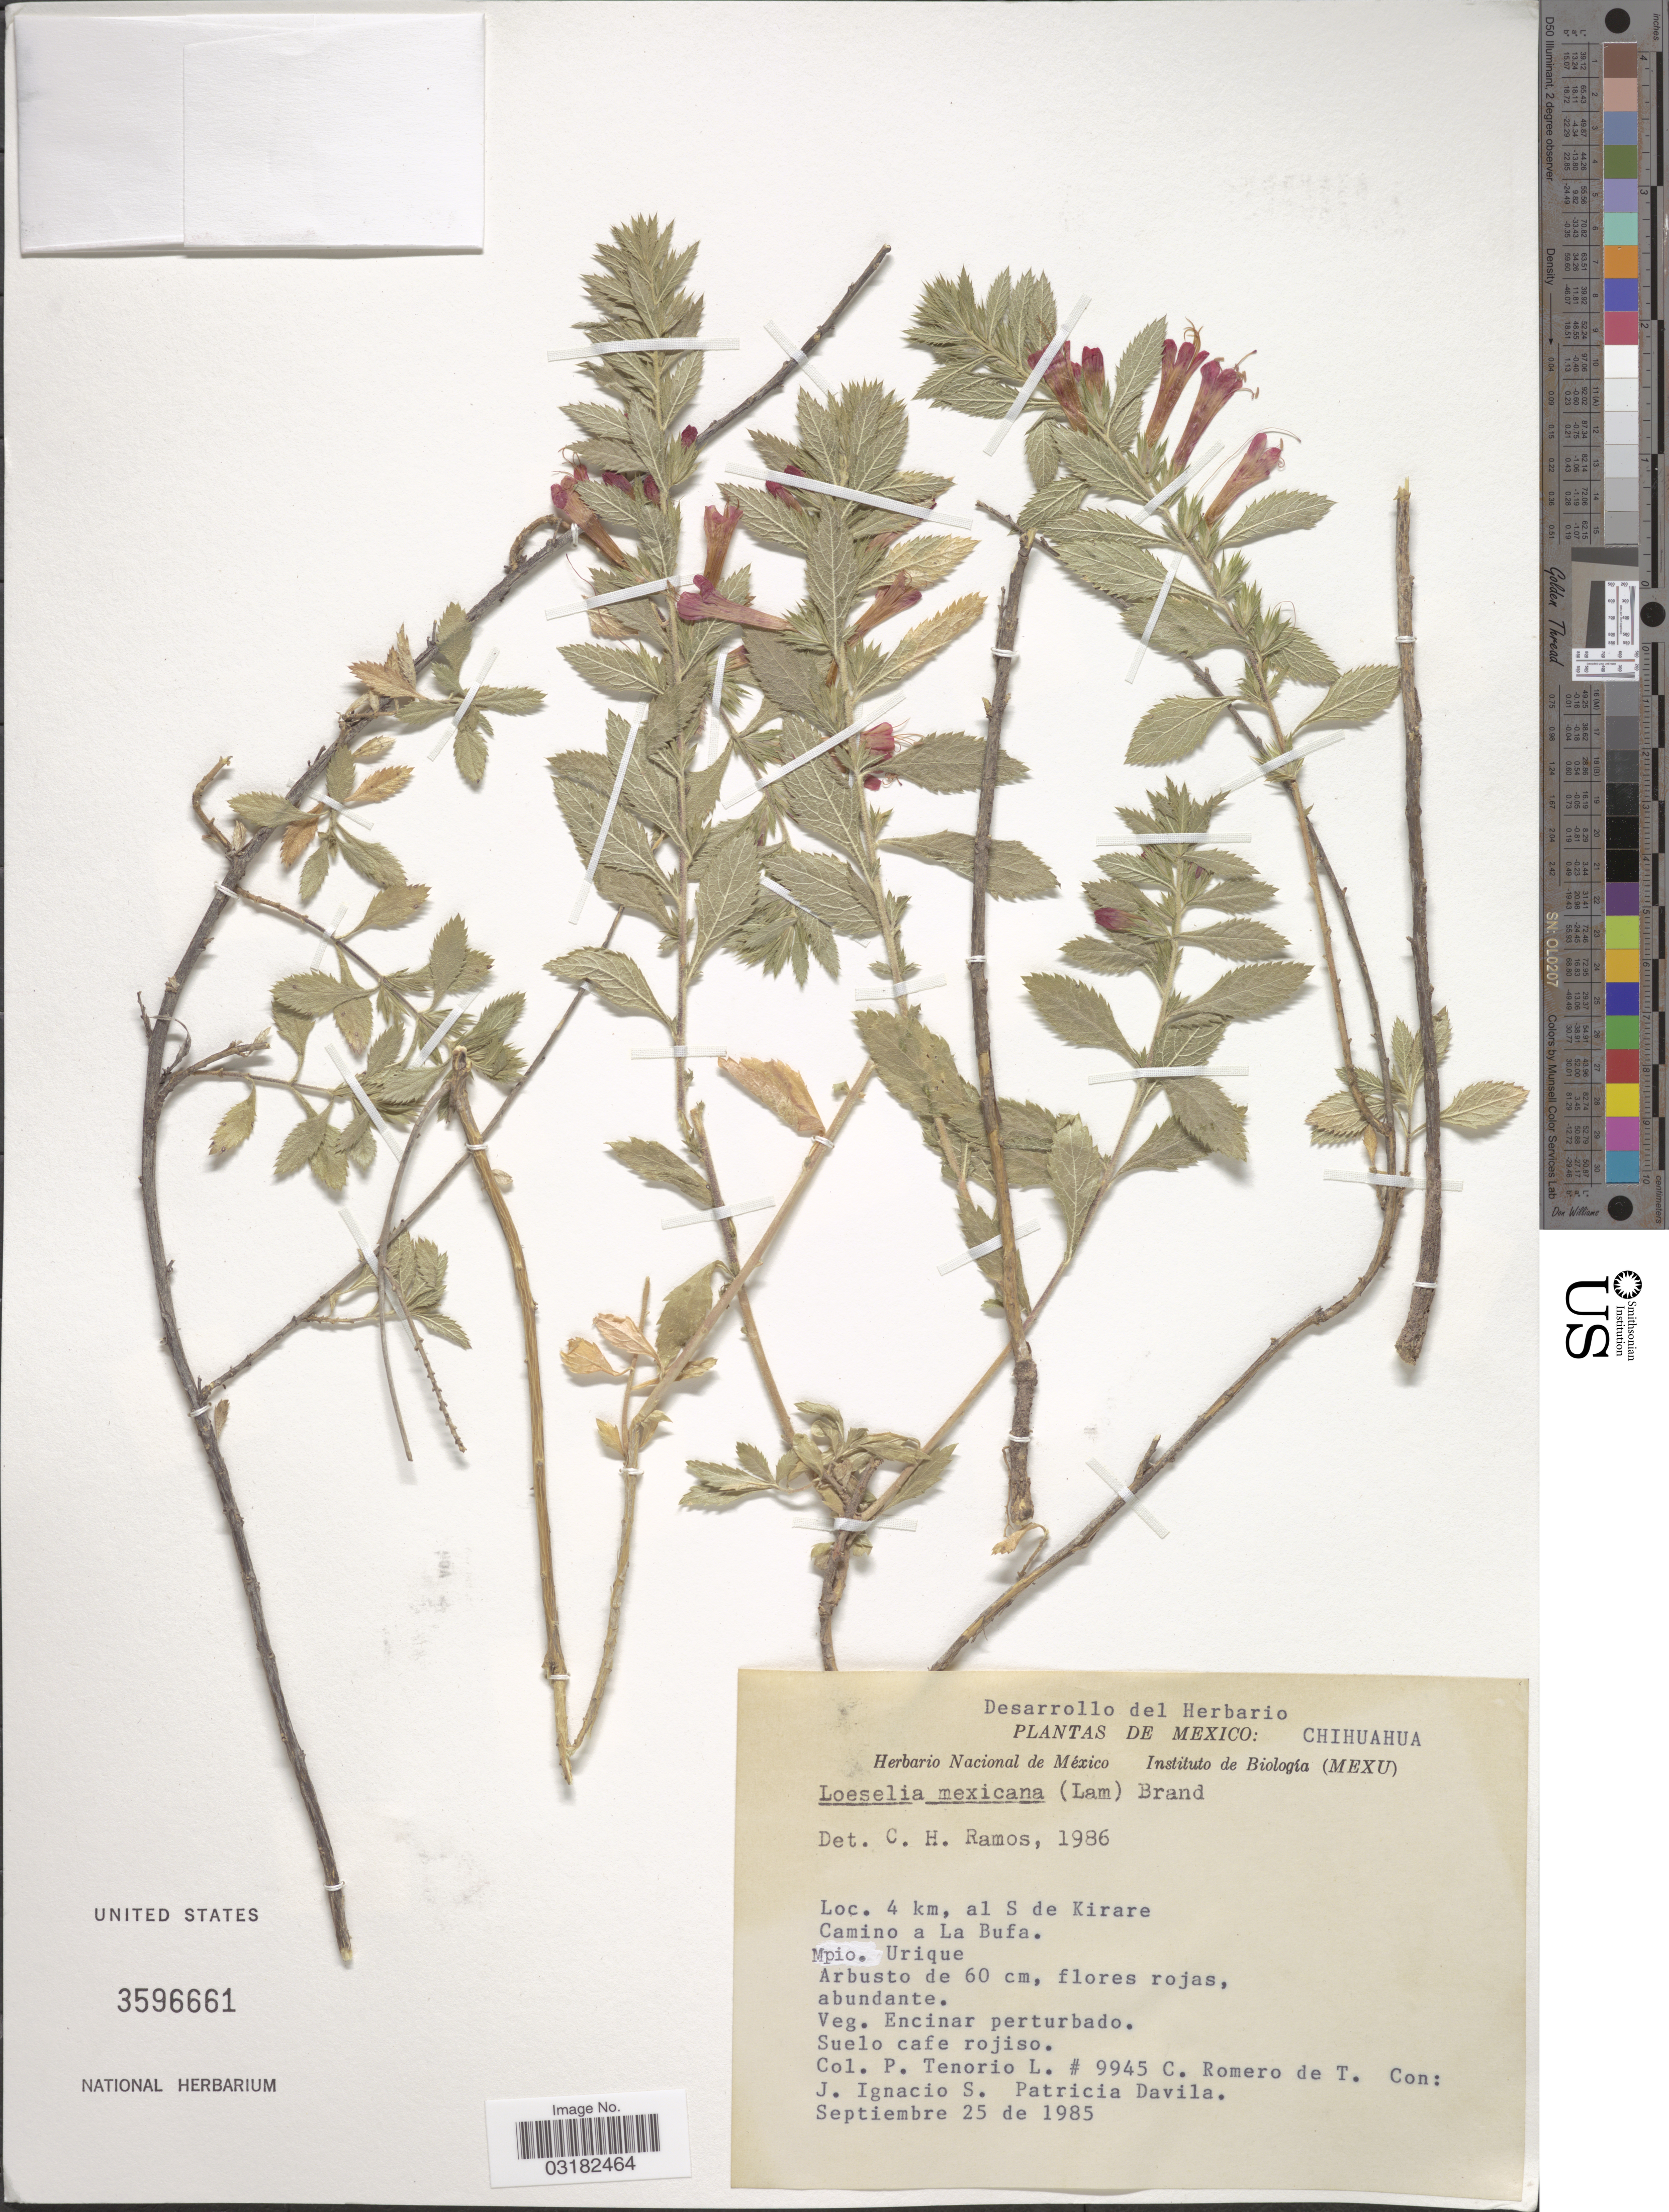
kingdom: Plantae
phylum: Tracheophyta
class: Magnoliopsida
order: Ericales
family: Polemoniaceae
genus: Loeselia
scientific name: Loeselia mexicana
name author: (Lam.) Brand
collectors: P. Tenorio L., C. Romero de T., Ignacio S., J. & P. Dávila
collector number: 9945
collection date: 1985-09-25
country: Mexico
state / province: Chihuahua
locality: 4 km. al S de Kirare. Camino a La Bufa. Mpio. Urique.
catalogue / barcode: US 3596661